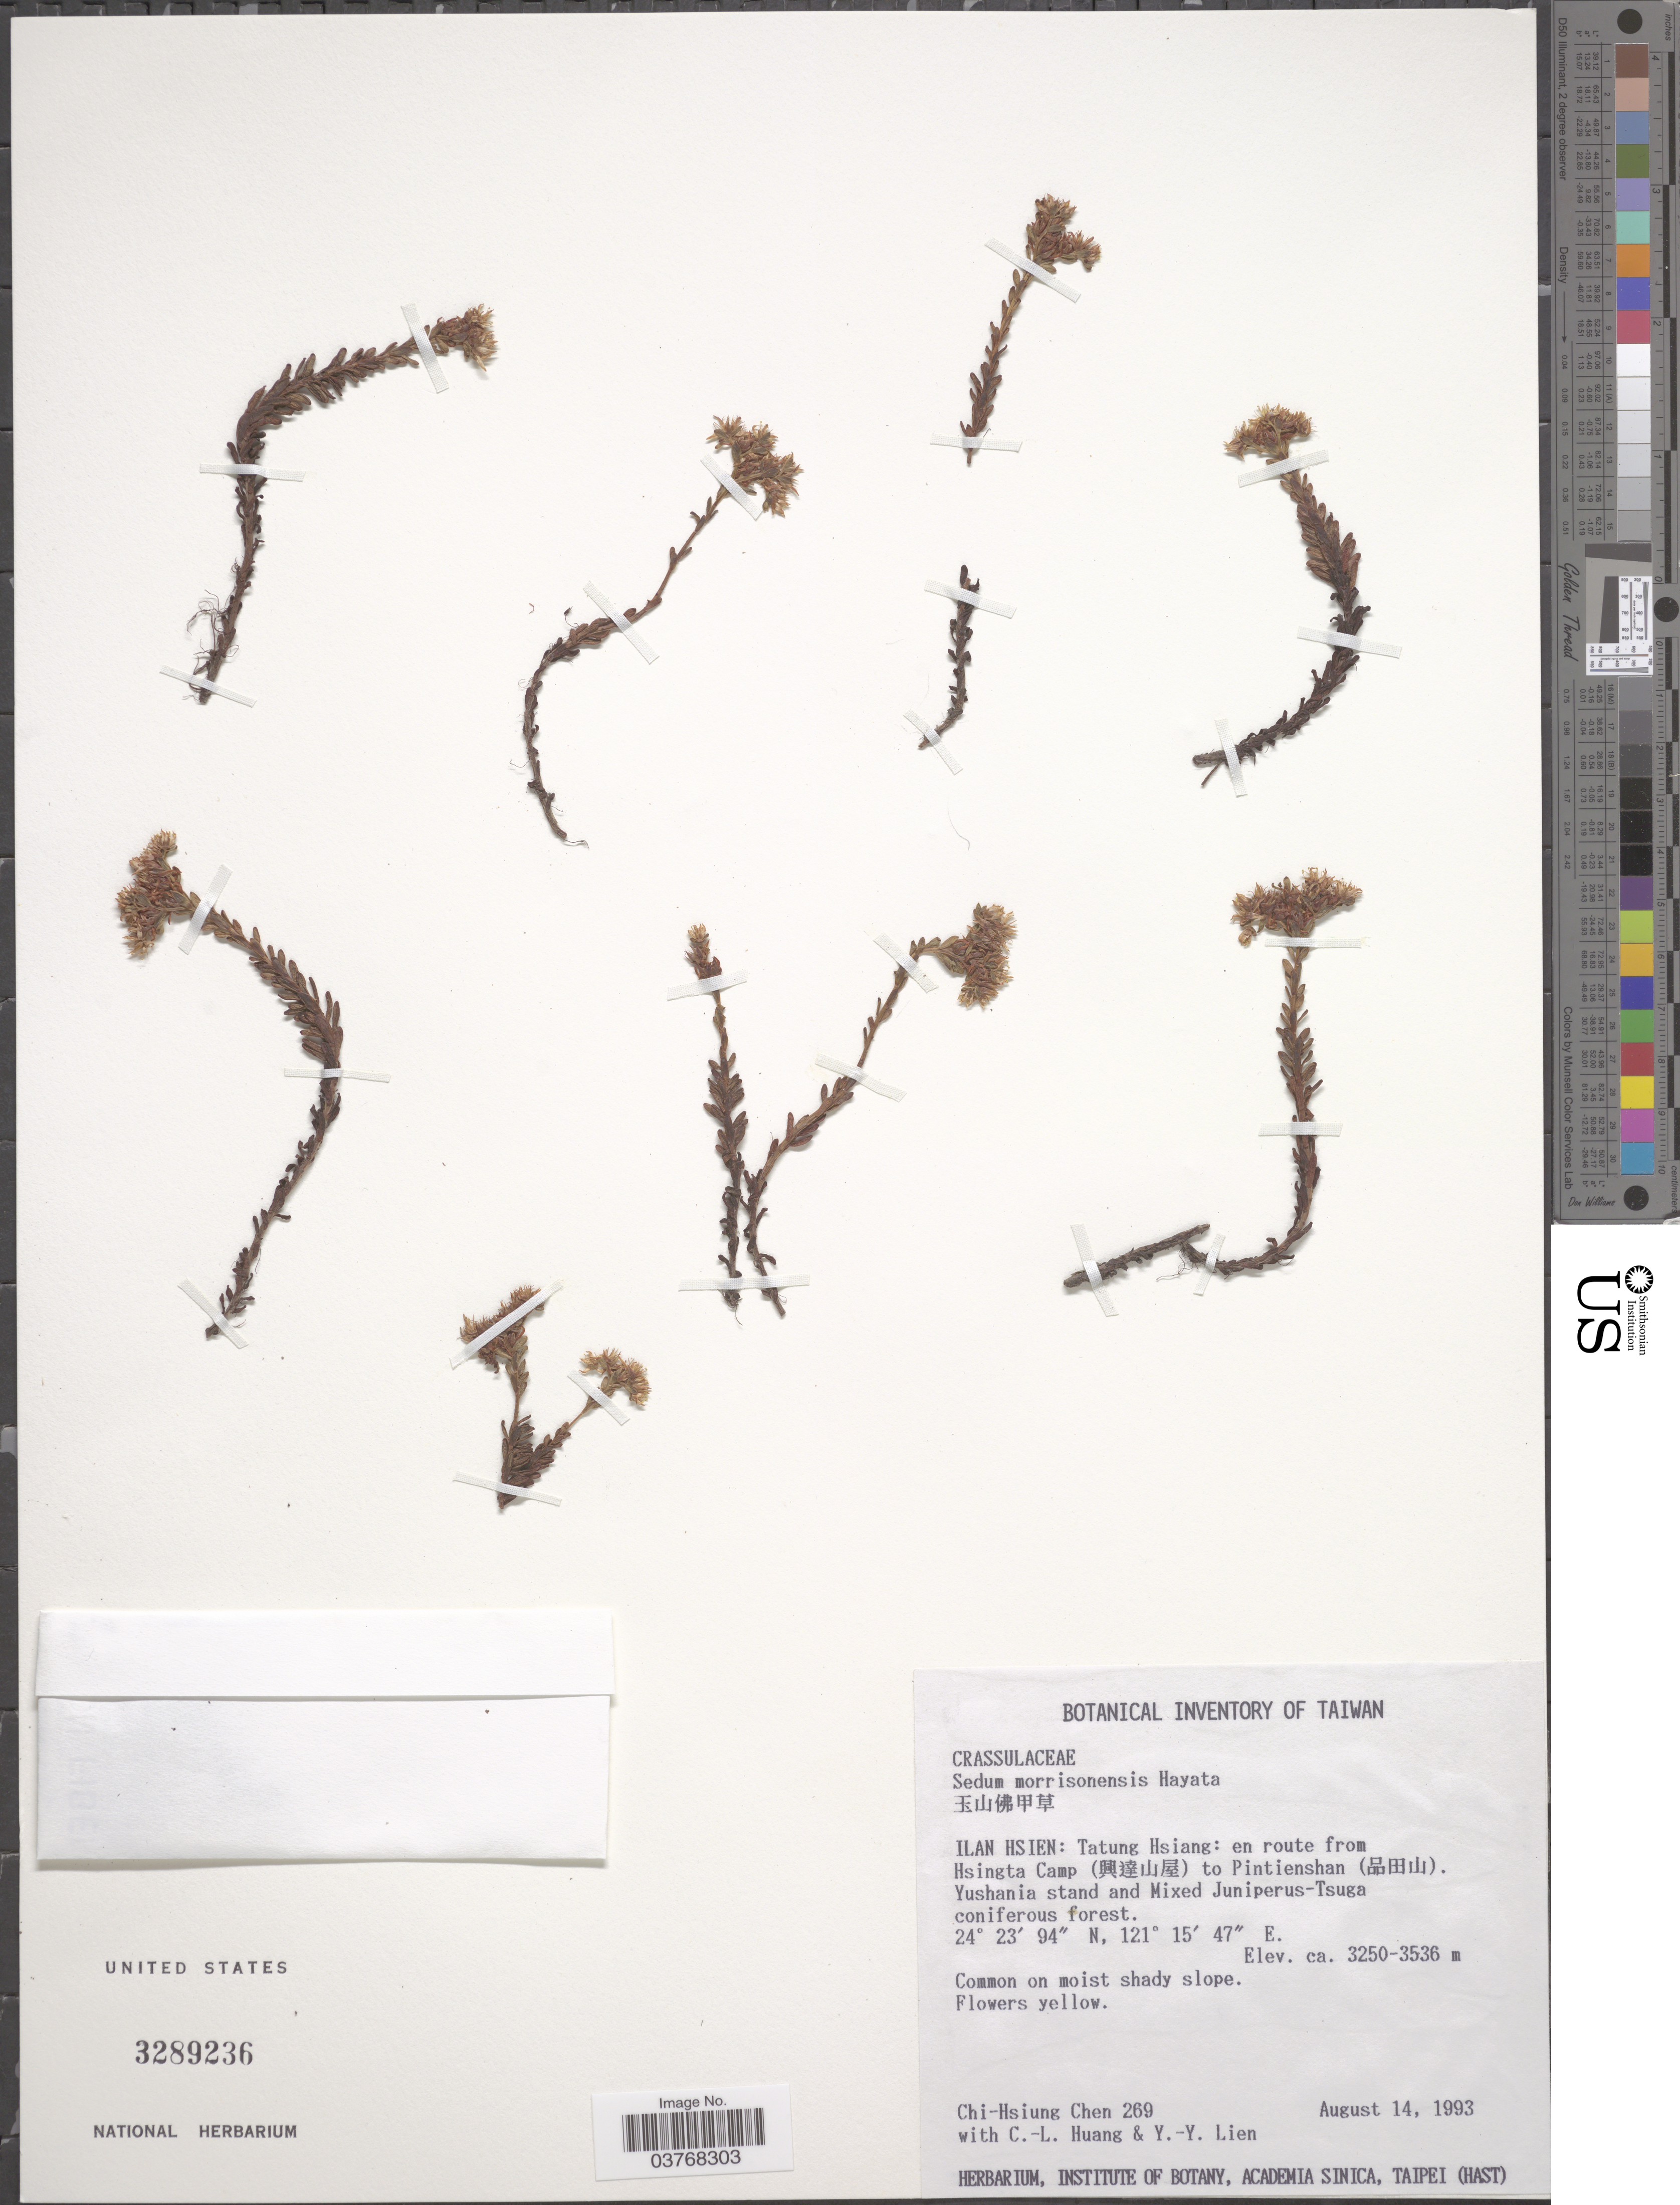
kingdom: Plantae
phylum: Tracheophyta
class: Magnoliopsida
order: Saxifragales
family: Crassulaceae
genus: Sedum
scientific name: Sedum morrisonense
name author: Hayata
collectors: C.-H. Chen, C.-L. Huang & Y. Y. Lien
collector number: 269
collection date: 1993-08-14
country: Taiwan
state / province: Ilan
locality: Ilan Hsien: Tatung Hsiang: en route from Hsingta Camp (X) to Pintienshan (X).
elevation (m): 3250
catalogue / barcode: US 3289236